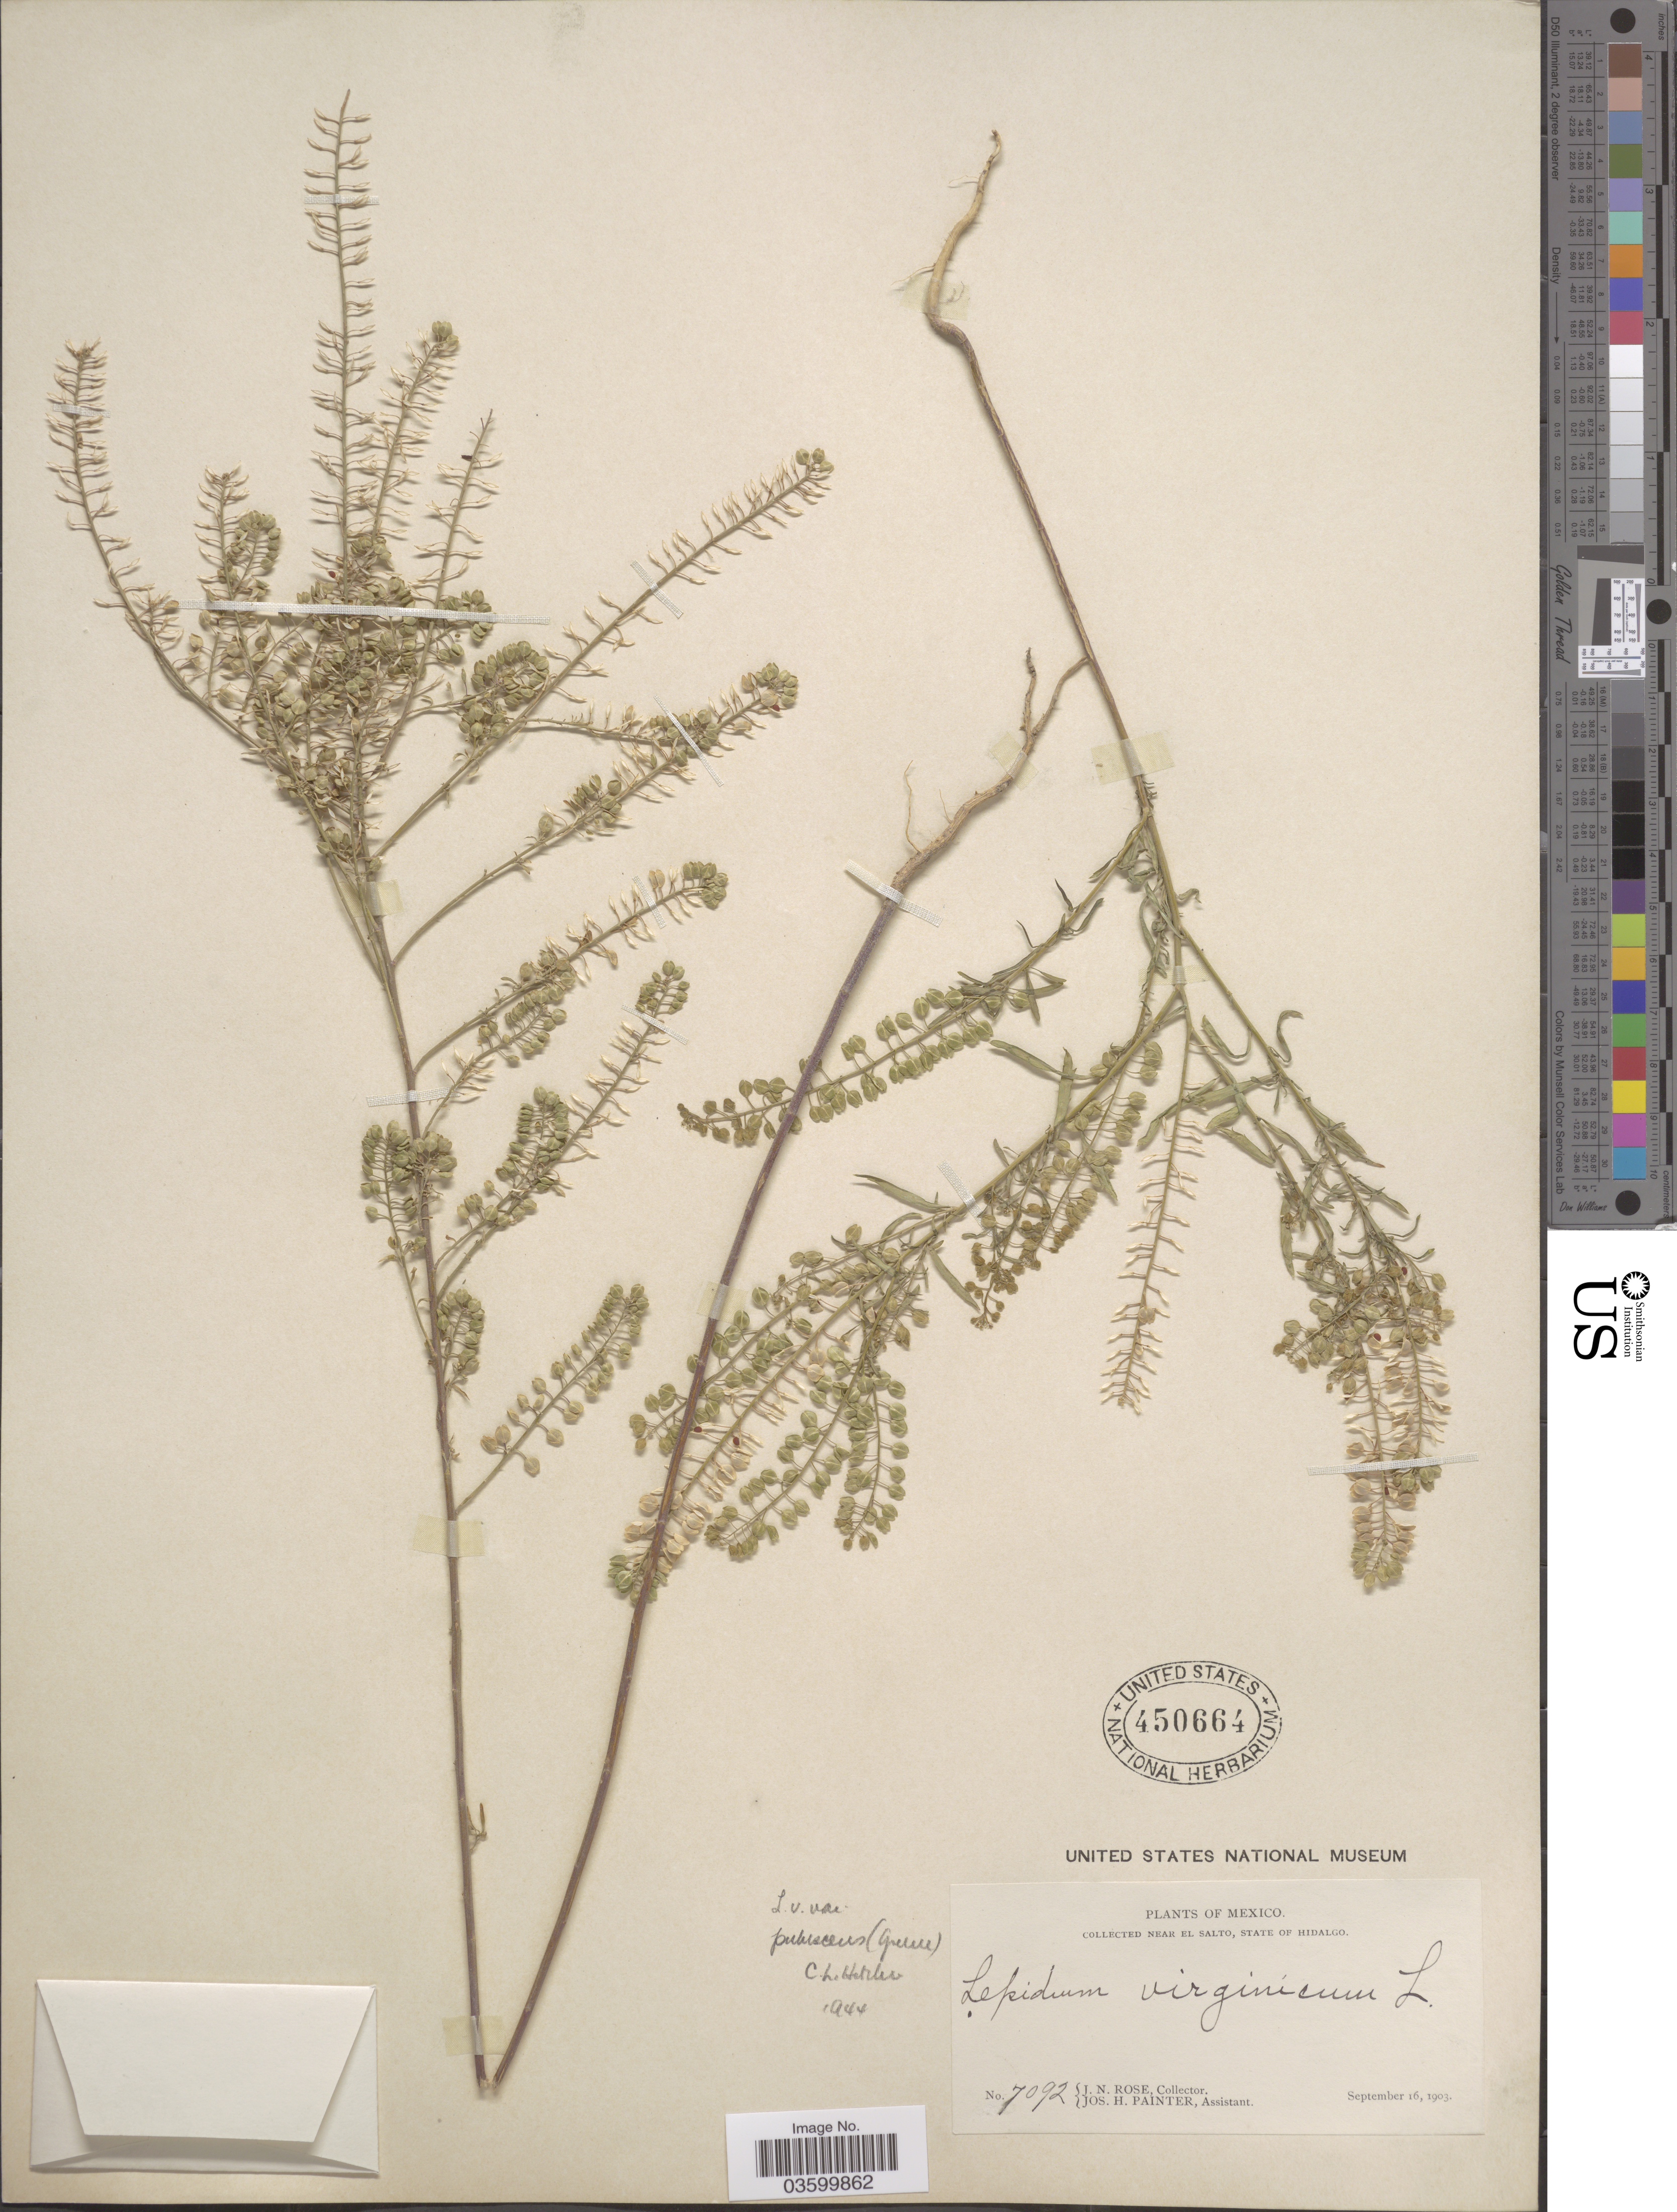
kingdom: Plantae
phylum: Tracheophyta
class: Magnoliopsida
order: Brassicales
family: Brassicaceae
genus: Lepidium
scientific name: Lepidium virginicum var. pubescens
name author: (Greene) C.L. Hitchc.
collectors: J. N. Rose & J. H. Painter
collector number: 7092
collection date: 1903-09-16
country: Mexico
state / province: Hidalgo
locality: Near El Salto.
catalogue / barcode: US 450664